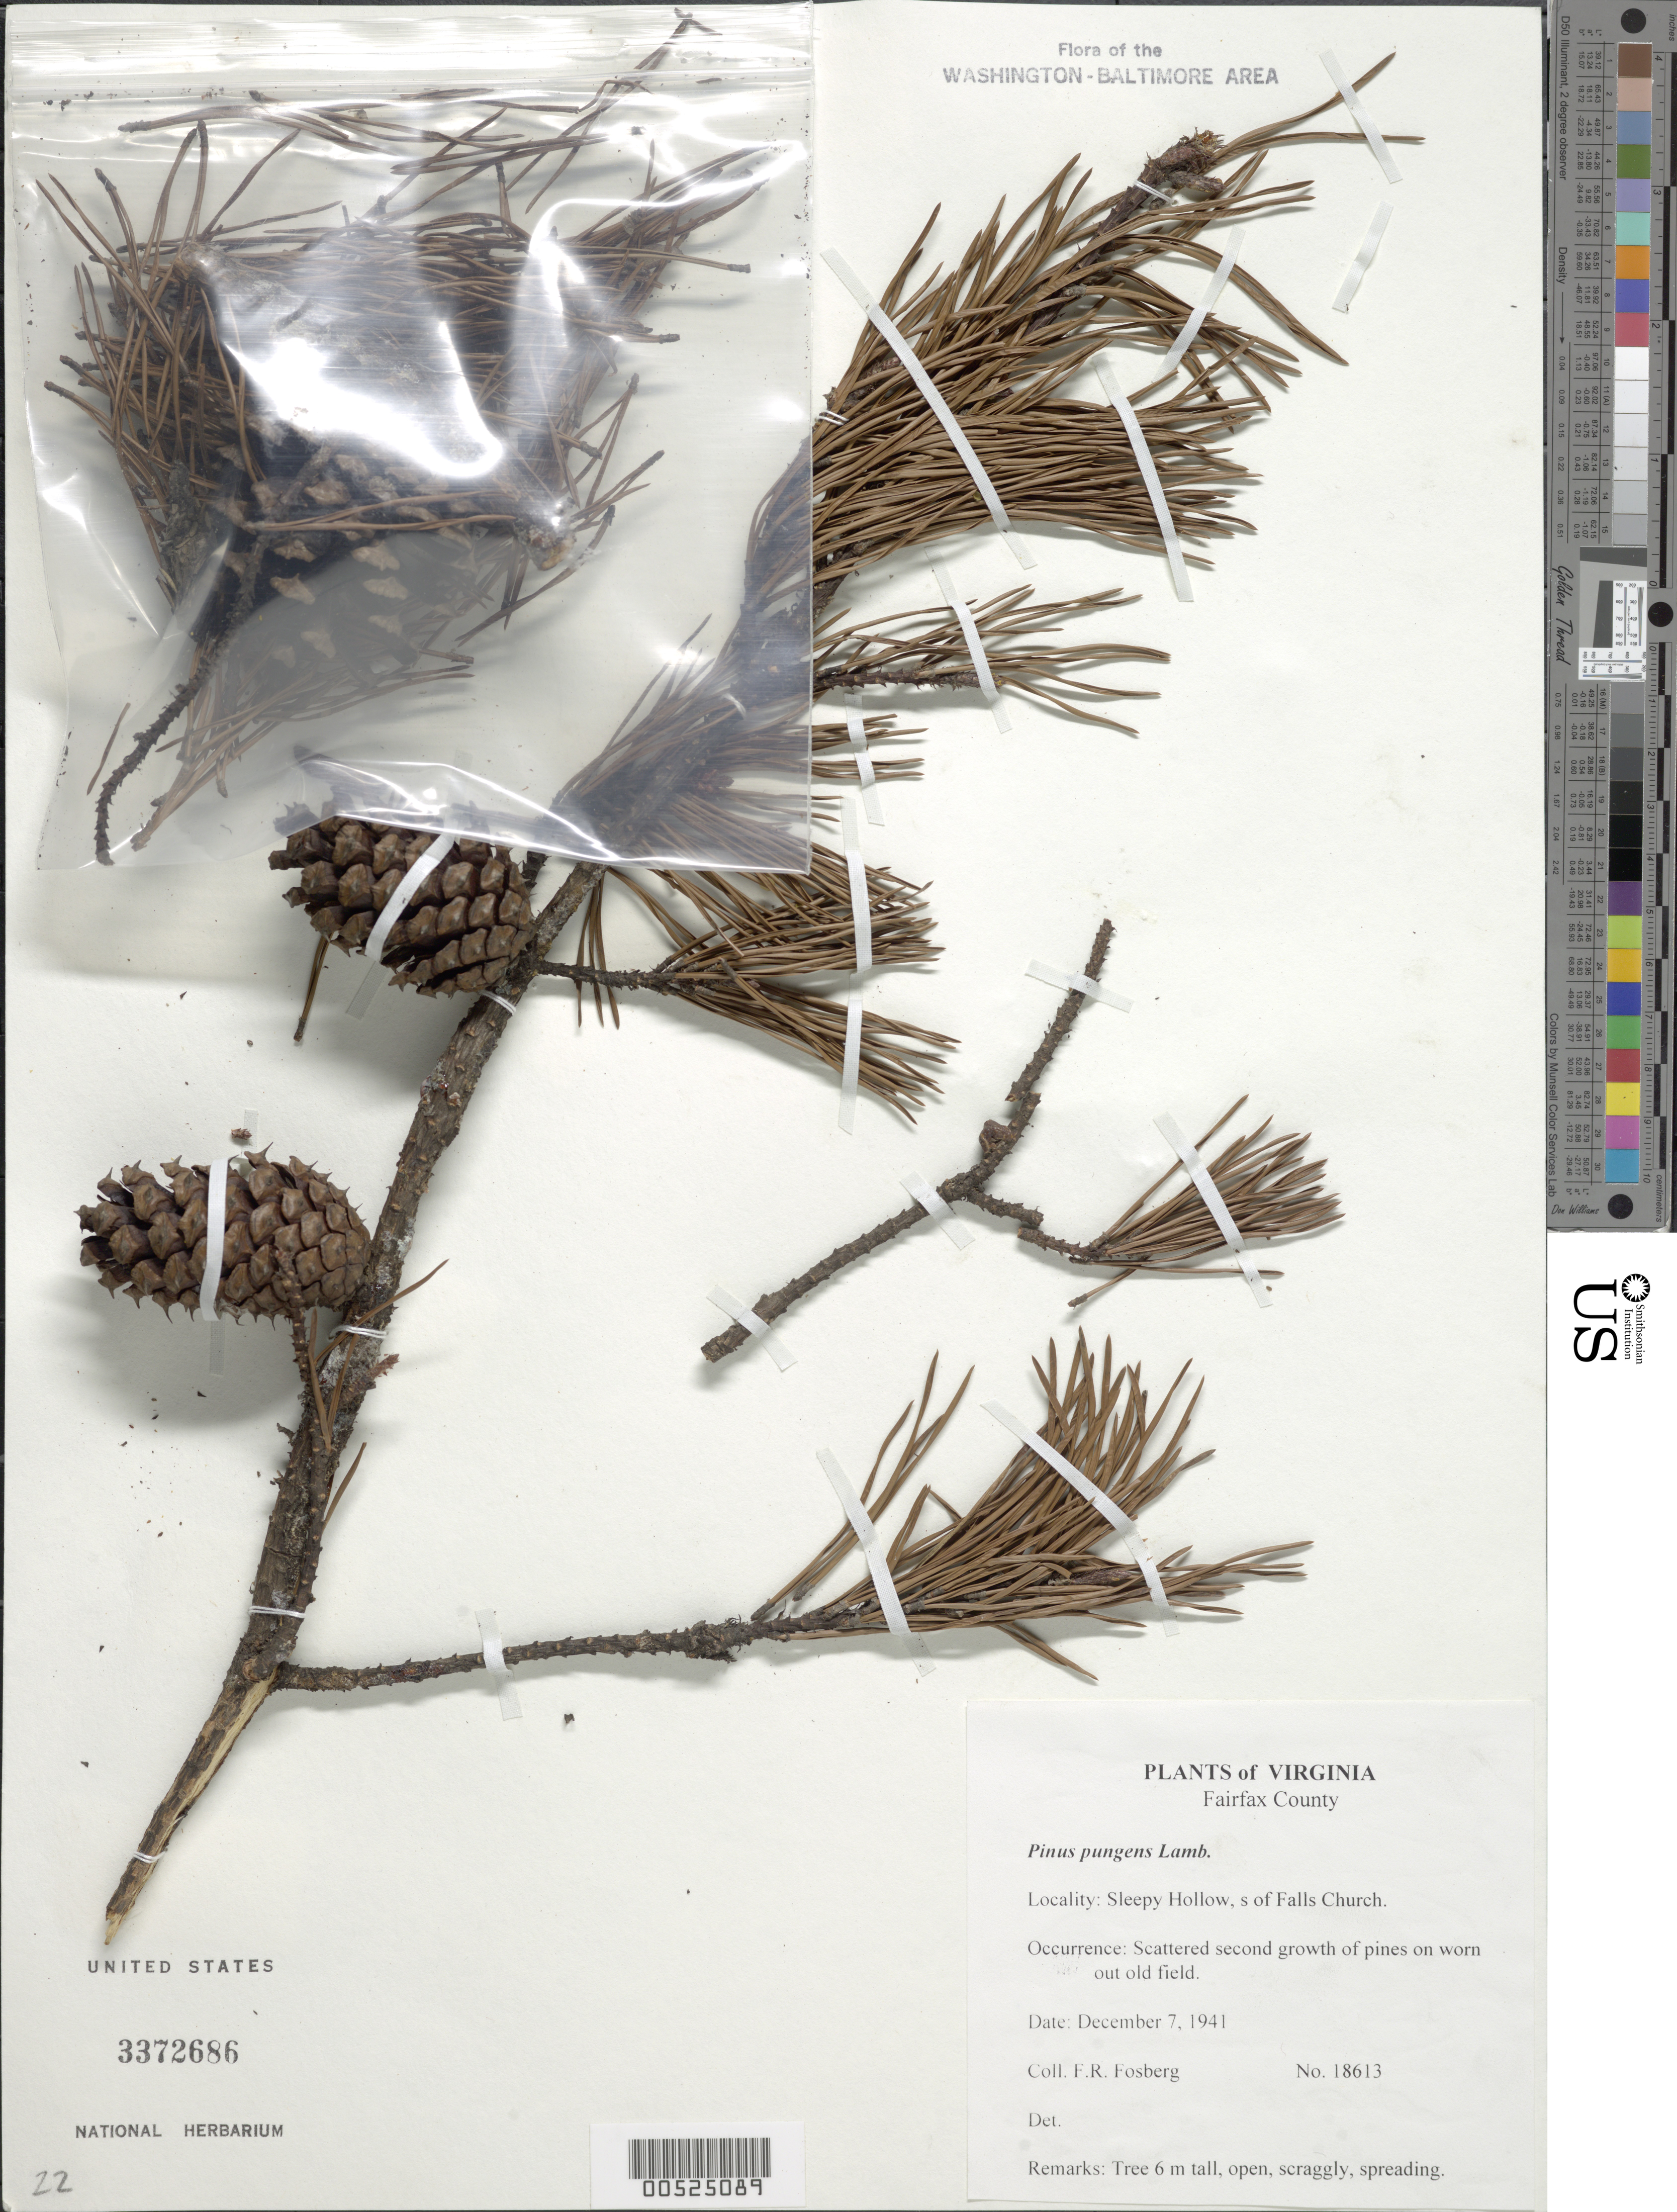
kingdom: Plantae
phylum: Tracheophyta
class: Pinopsida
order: Pinales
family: Pinaceae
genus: Pinus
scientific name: Pinus pungens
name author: Lamb.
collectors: F. R. Fosberg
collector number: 18613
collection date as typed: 07 Dec 1941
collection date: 1941-12-07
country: United States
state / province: Virginia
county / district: Fairfax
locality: Sleepy Hollow, S of Falls Church.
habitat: Scattered second growth of pines on worn out old field.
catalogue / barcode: US 3372686